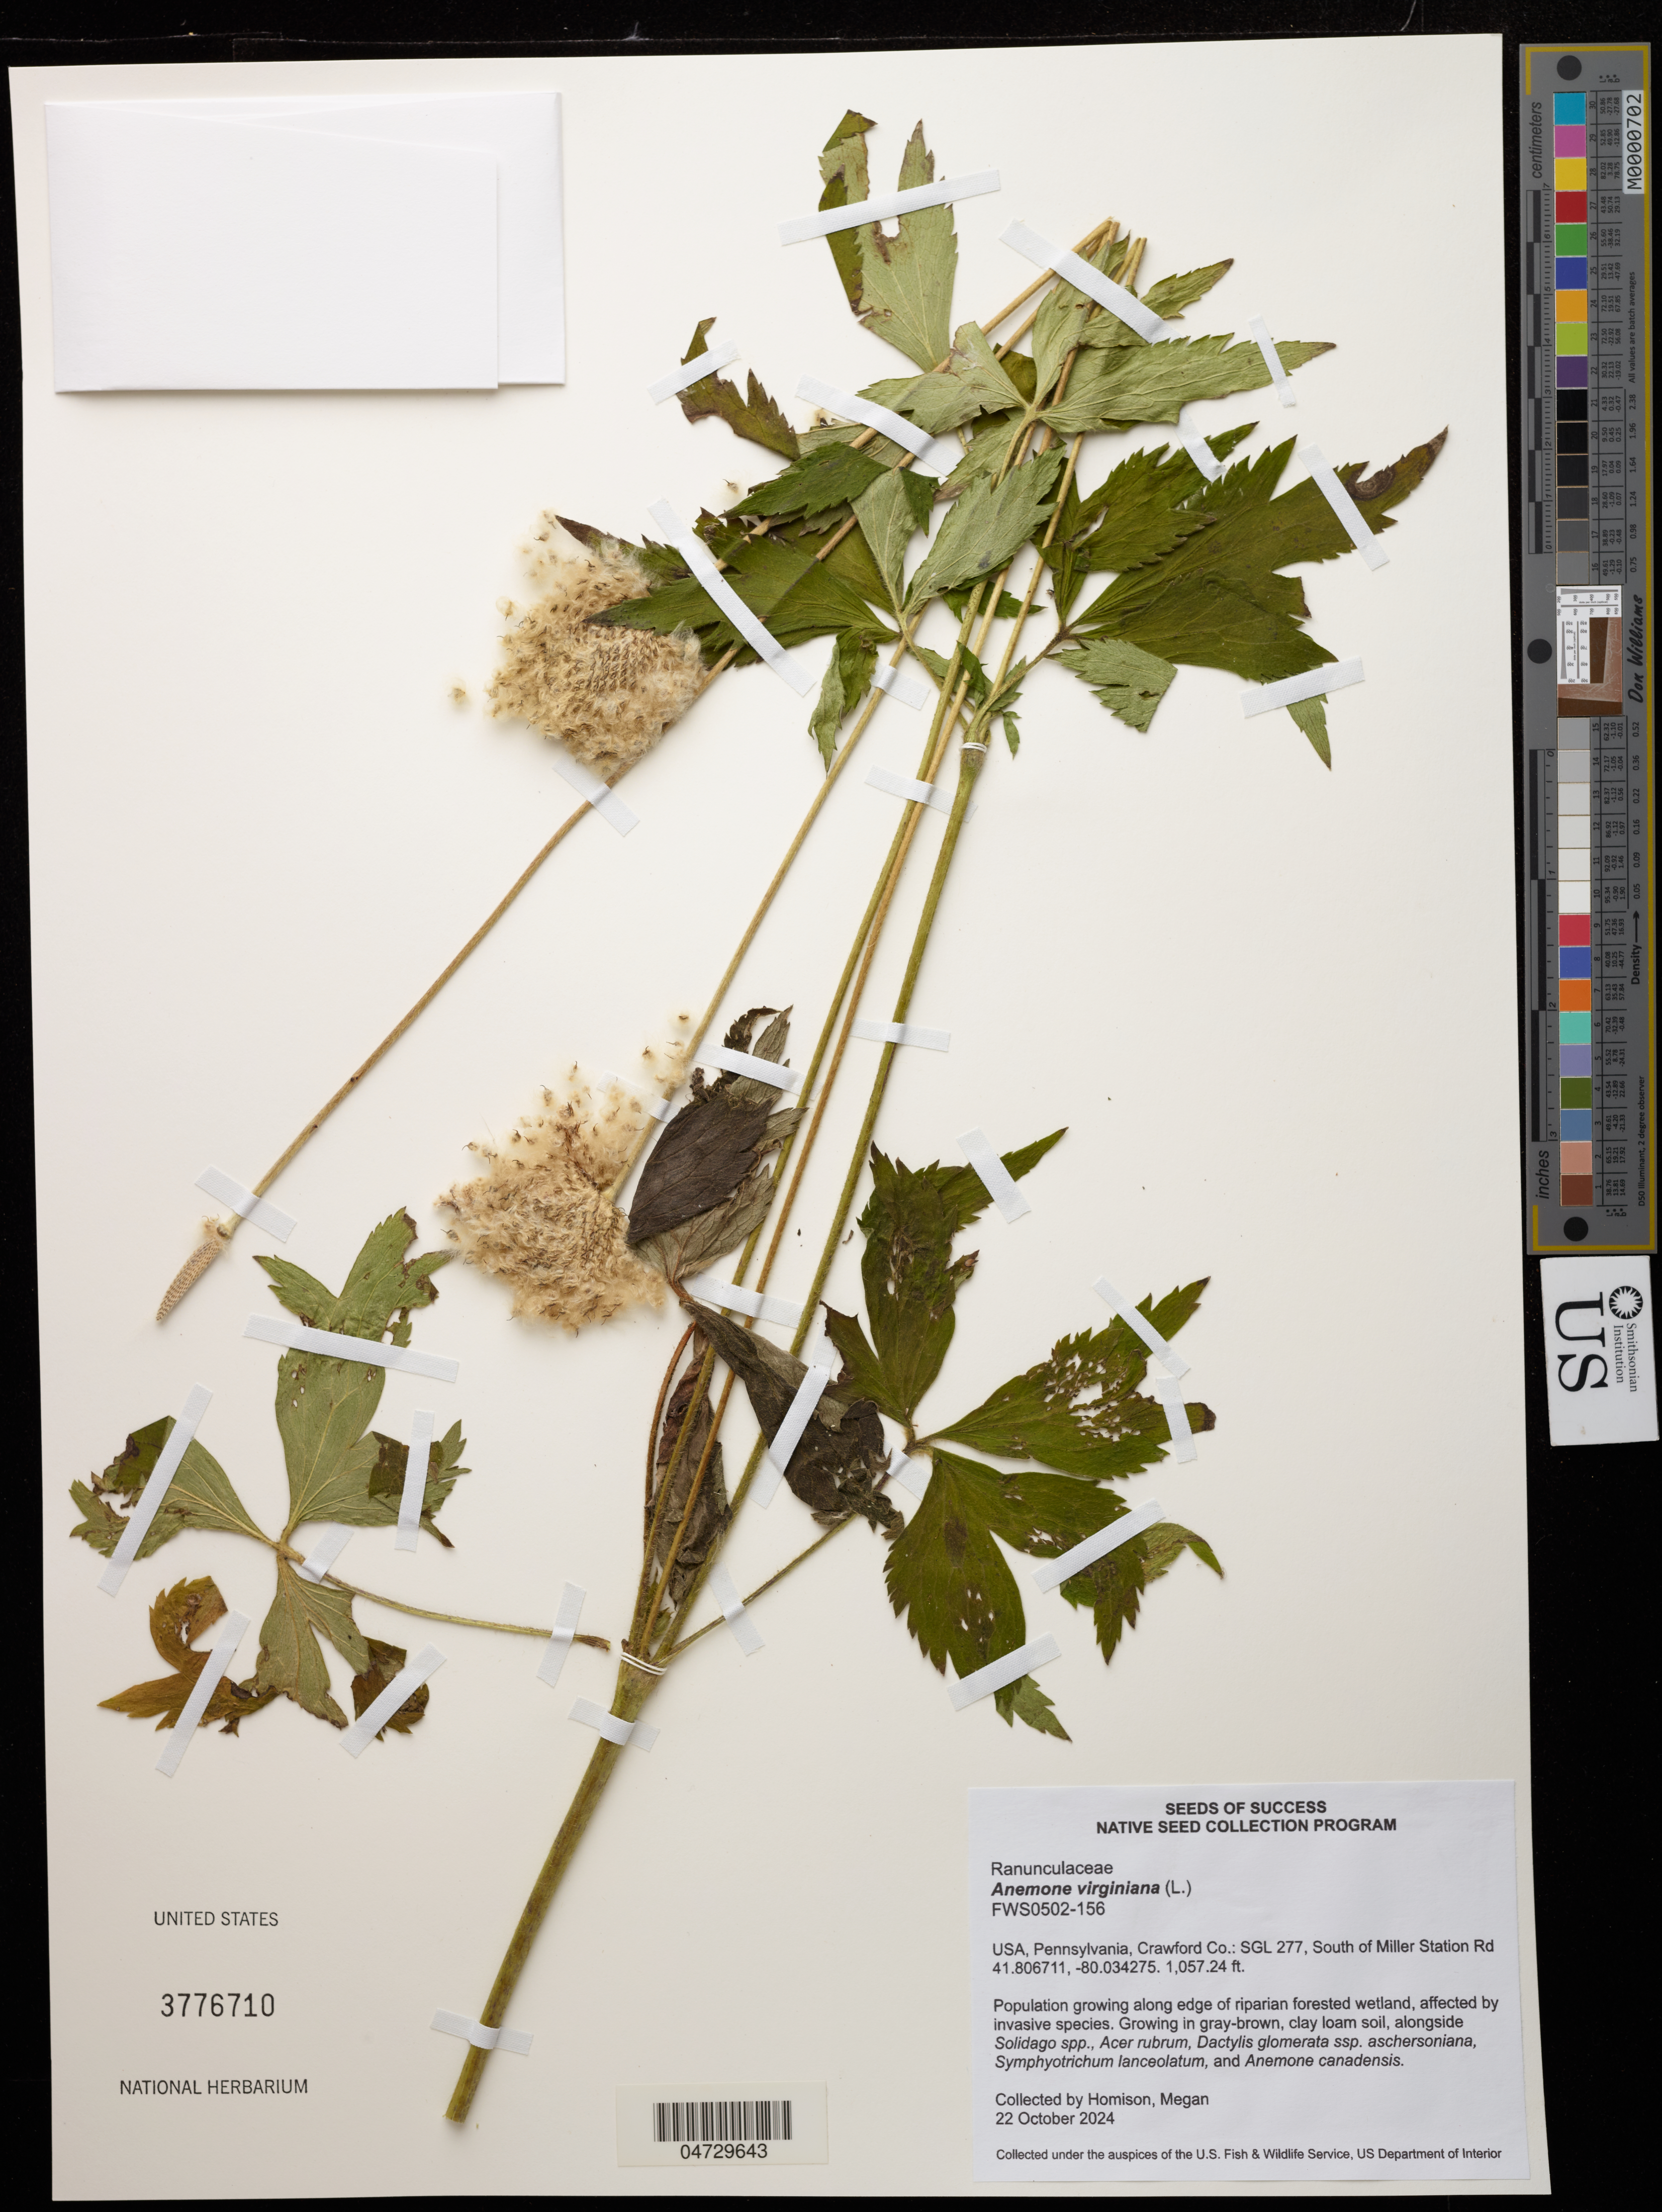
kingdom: Plantae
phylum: Tracheophyta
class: Magnoliopsida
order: Ranunculales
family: Ranunculaceae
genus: Anemone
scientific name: Anemone virginiana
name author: L.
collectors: M. Homison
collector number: FWS0502-156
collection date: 2024-10-22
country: United States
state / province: Pennsylvania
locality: Crawford Co.: SGL 277, South of Miller Station Rd.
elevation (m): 322.25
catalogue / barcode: US 3776710